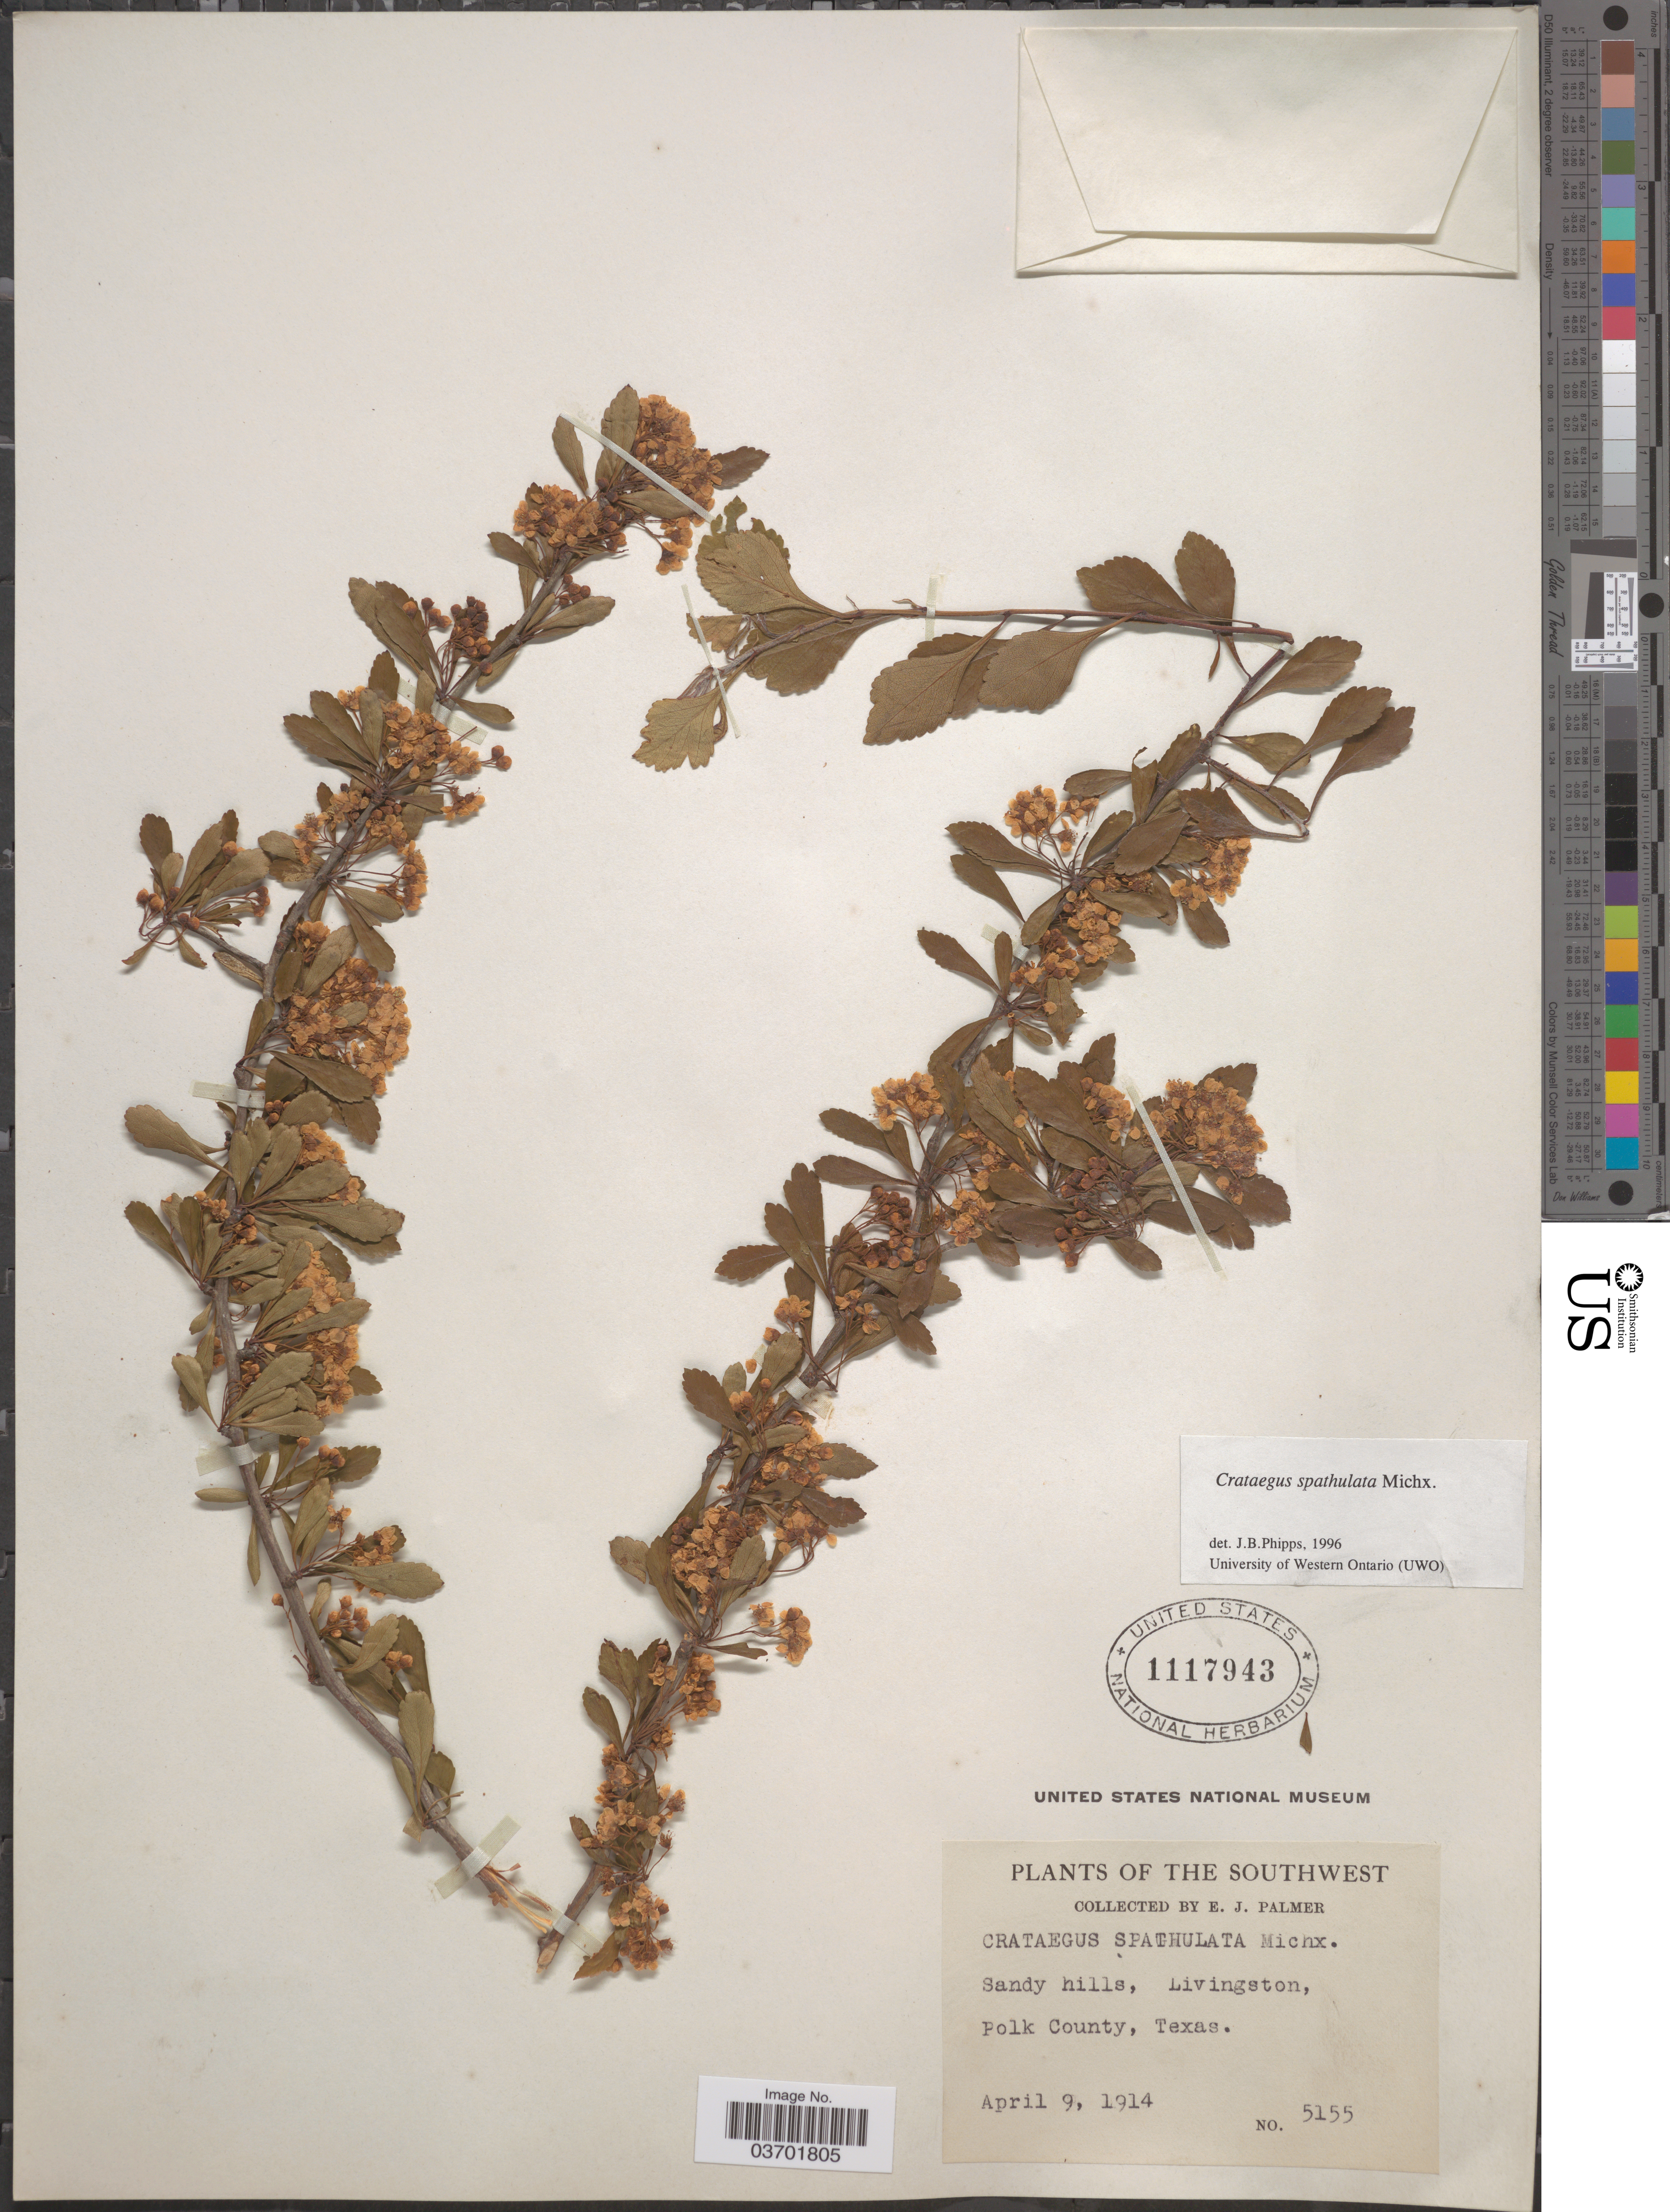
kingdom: Plantae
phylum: Tracheophyta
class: Magnoliopsida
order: Rosales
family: Rosaceae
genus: Crataegus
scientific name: Crataegus spathulata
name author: Michx.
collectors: E. J. Palmer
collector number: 5155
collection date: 1914-04-09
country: United States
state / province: Texas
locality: The Southwest. Livingston, Polk County.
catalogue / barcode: US 1117943